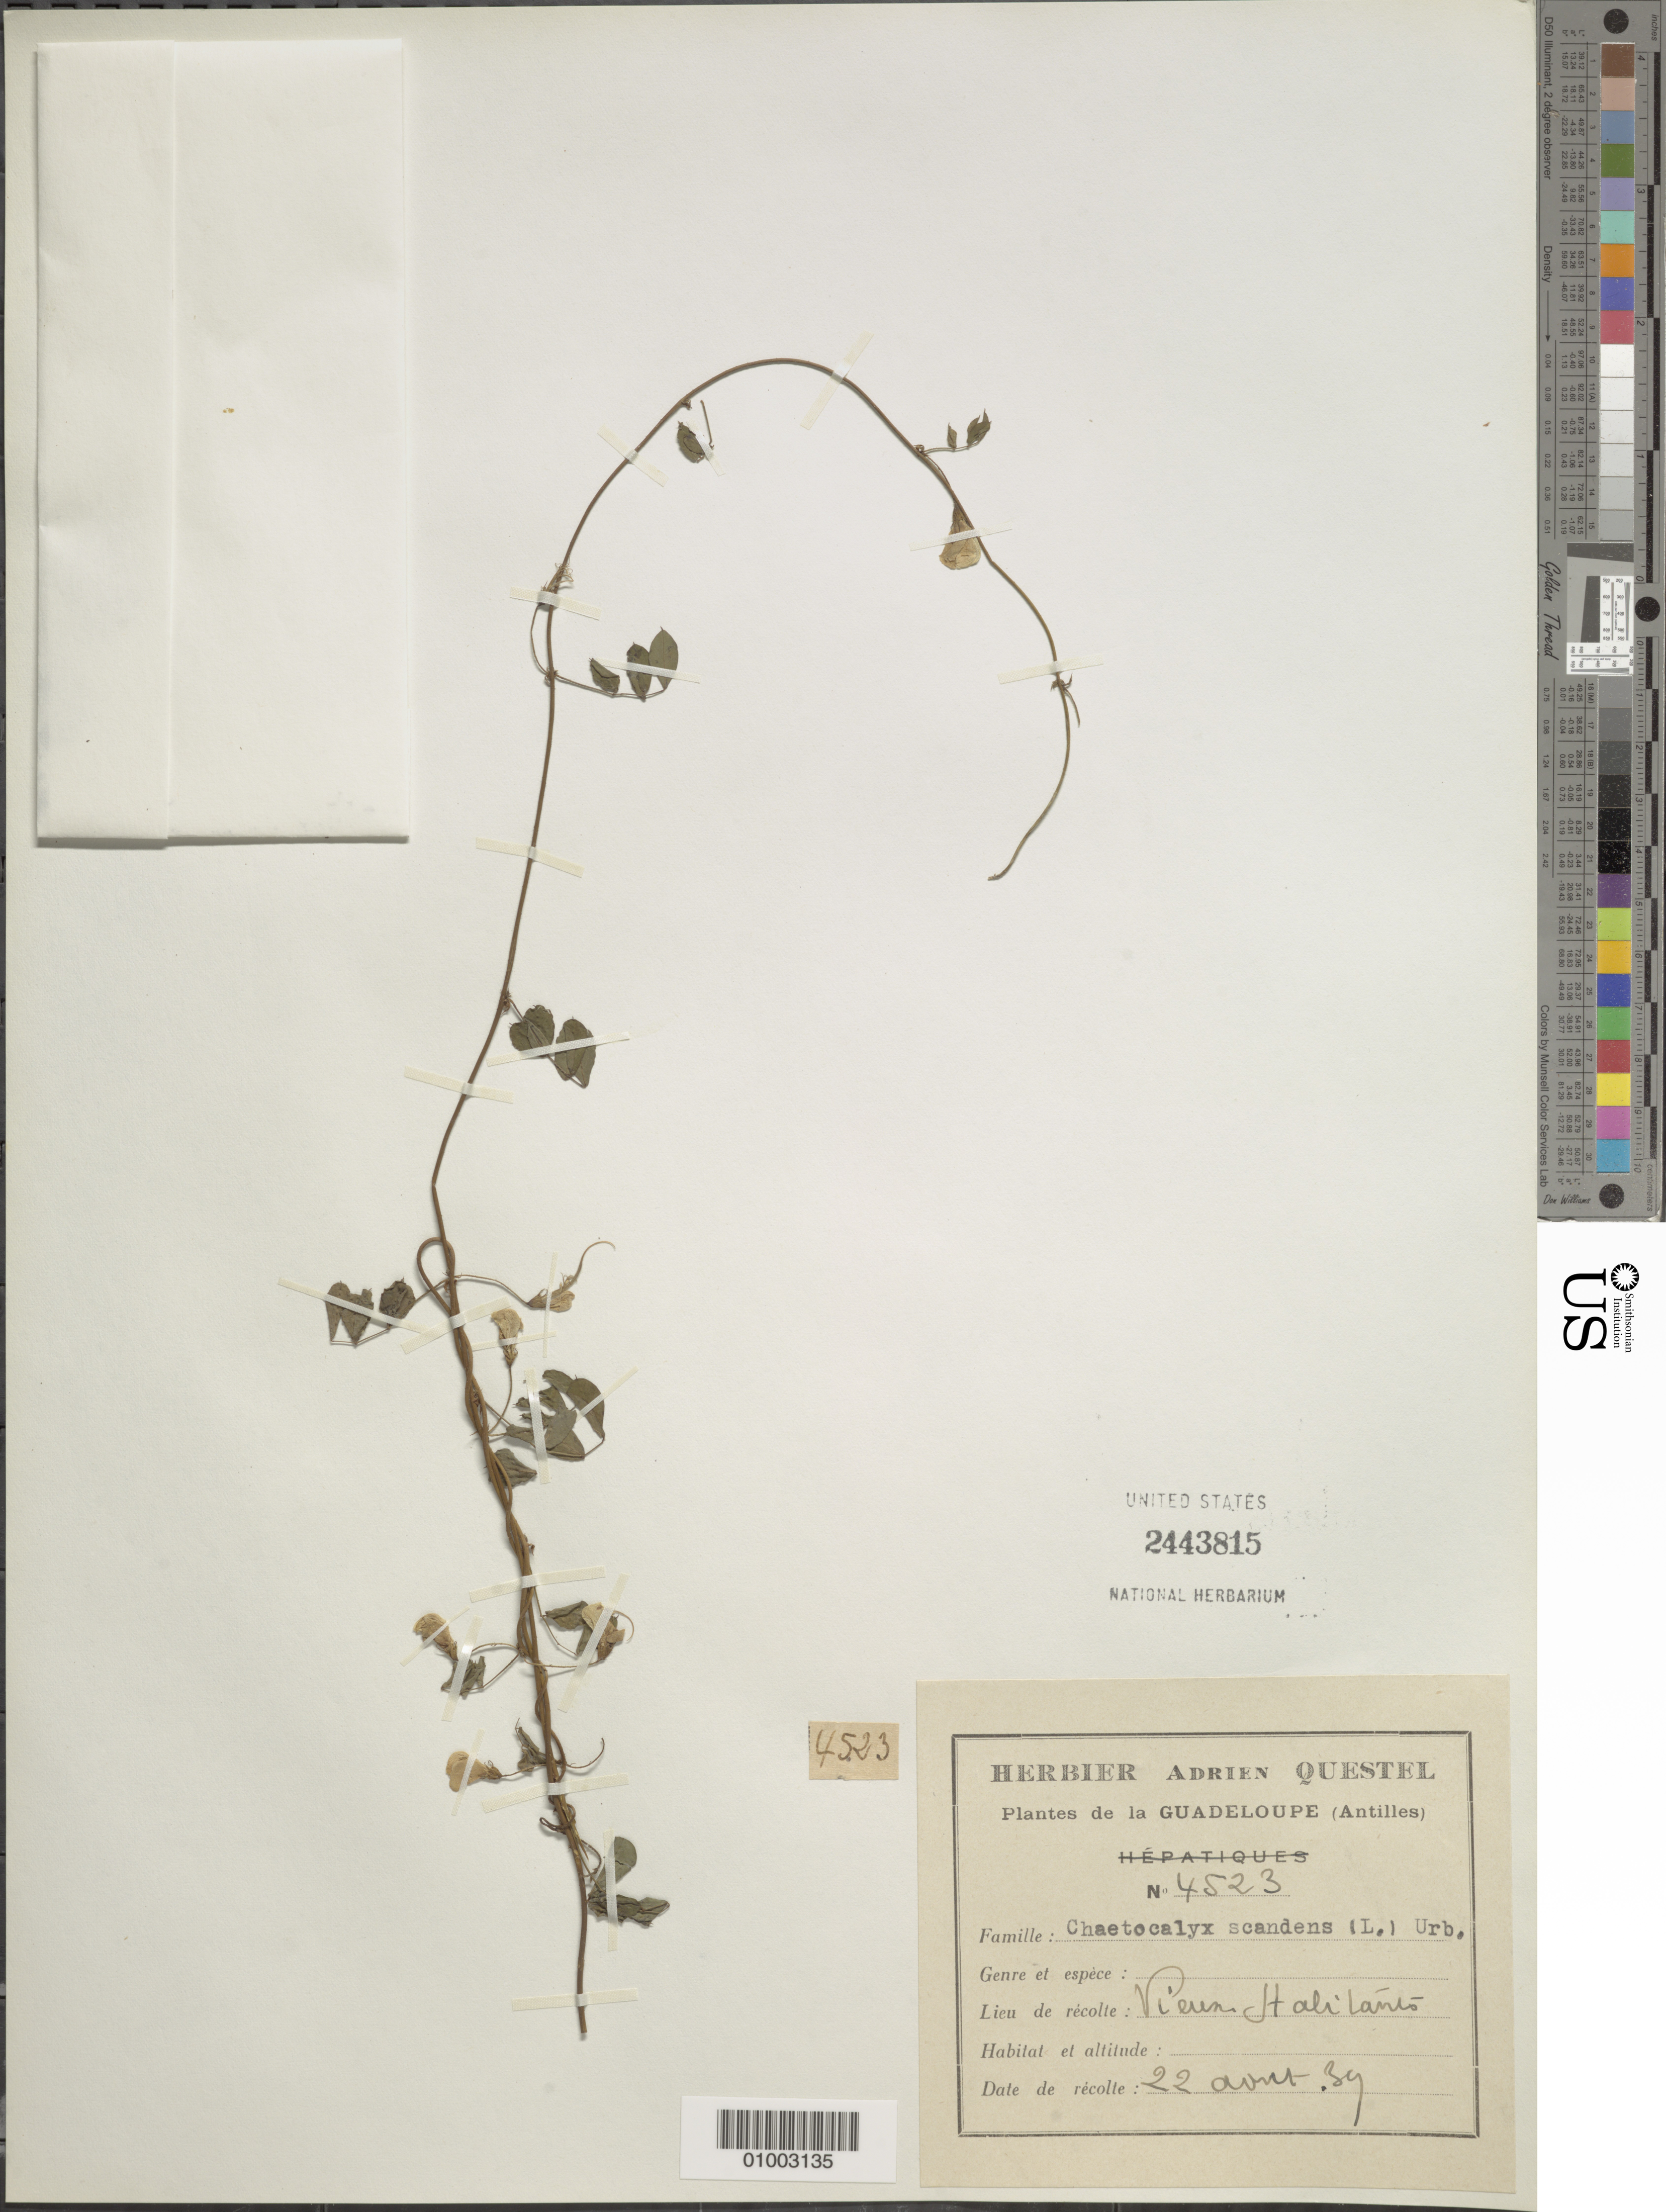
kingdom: Plantae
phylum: Tracheophyta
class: Magnoliopsida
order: Fabales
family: Fabaceae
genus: Chaetocalyx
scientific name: Chaetocalyx scandens var. scandens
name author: (L.) Urb.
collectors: A. Questel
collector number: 4523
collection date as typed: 22 Aug 1939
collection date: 1939-08-22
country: Guadeloupe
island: Basse Terre [Guadeloupe]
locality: Pieren Halilante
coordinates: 0 N, 0 E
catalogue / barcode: US 2443815